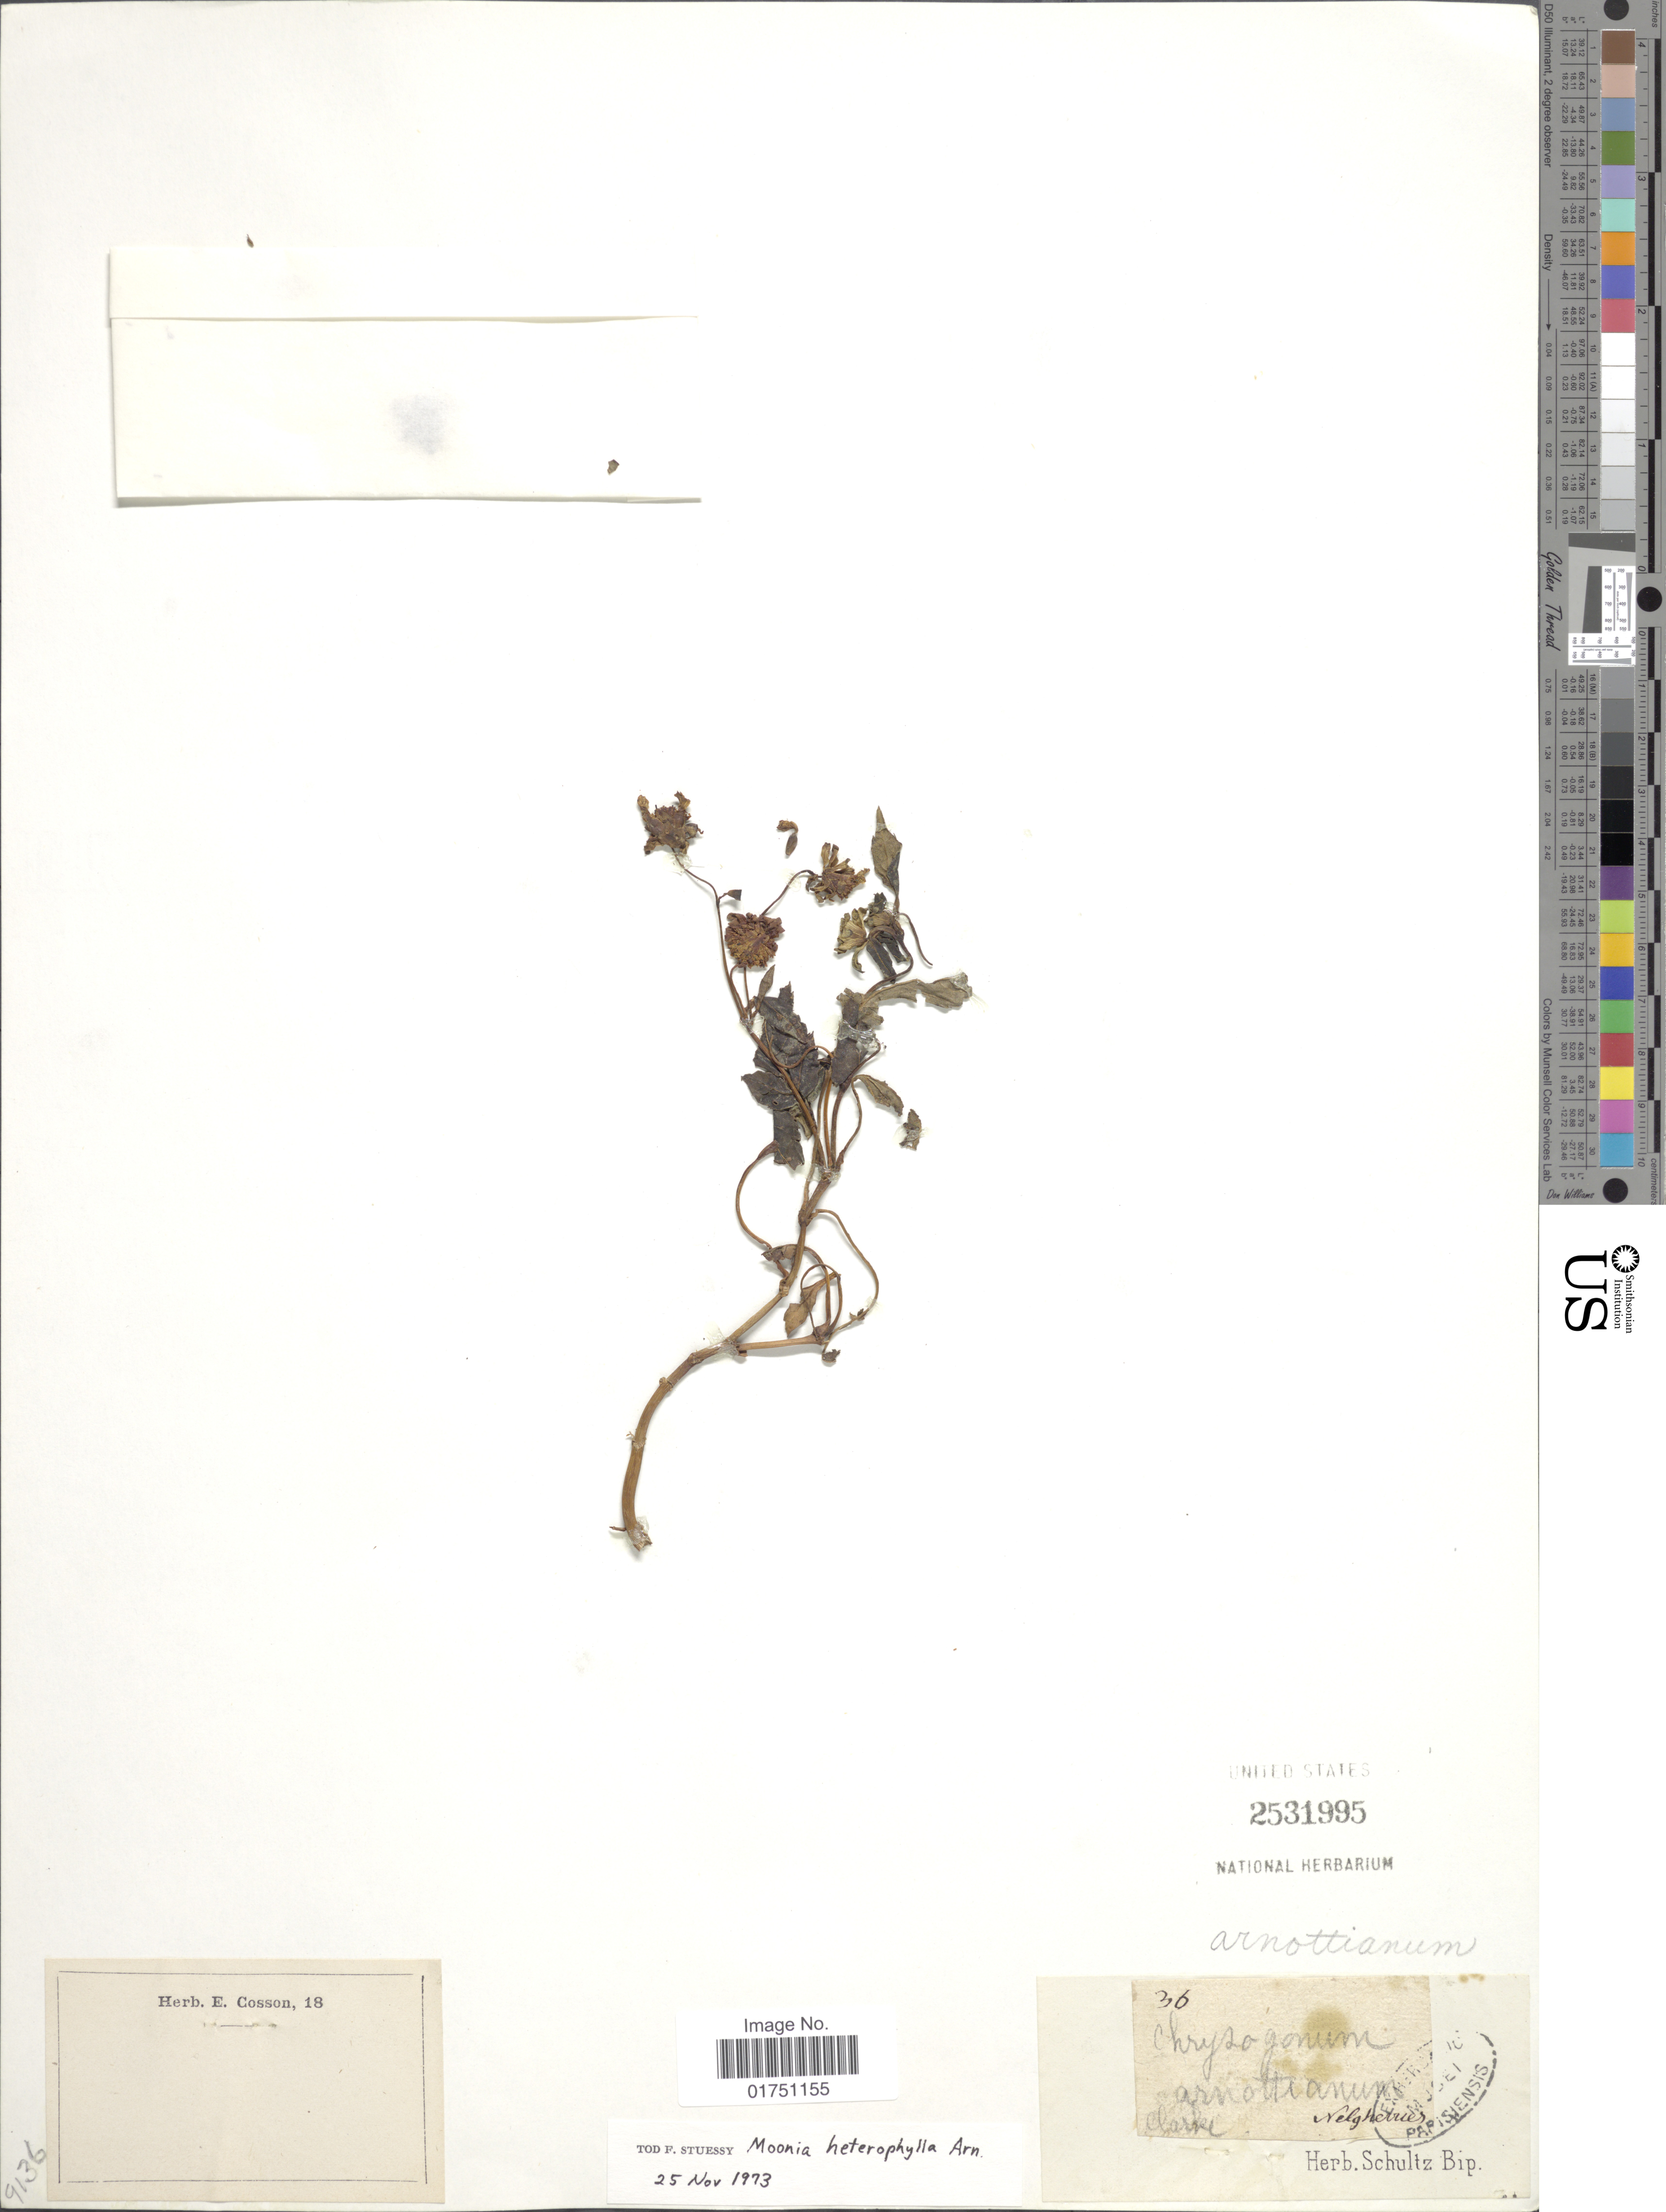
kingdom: Plantae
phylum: Tracheophyta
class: Magnoliopsida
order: Asterales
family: Asteraceae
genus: Moonia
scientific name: Moonia heterophylla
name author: Arn.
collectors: Clarke, --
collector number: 36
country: India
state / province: Tamil Nadu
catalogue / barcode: US 2531995